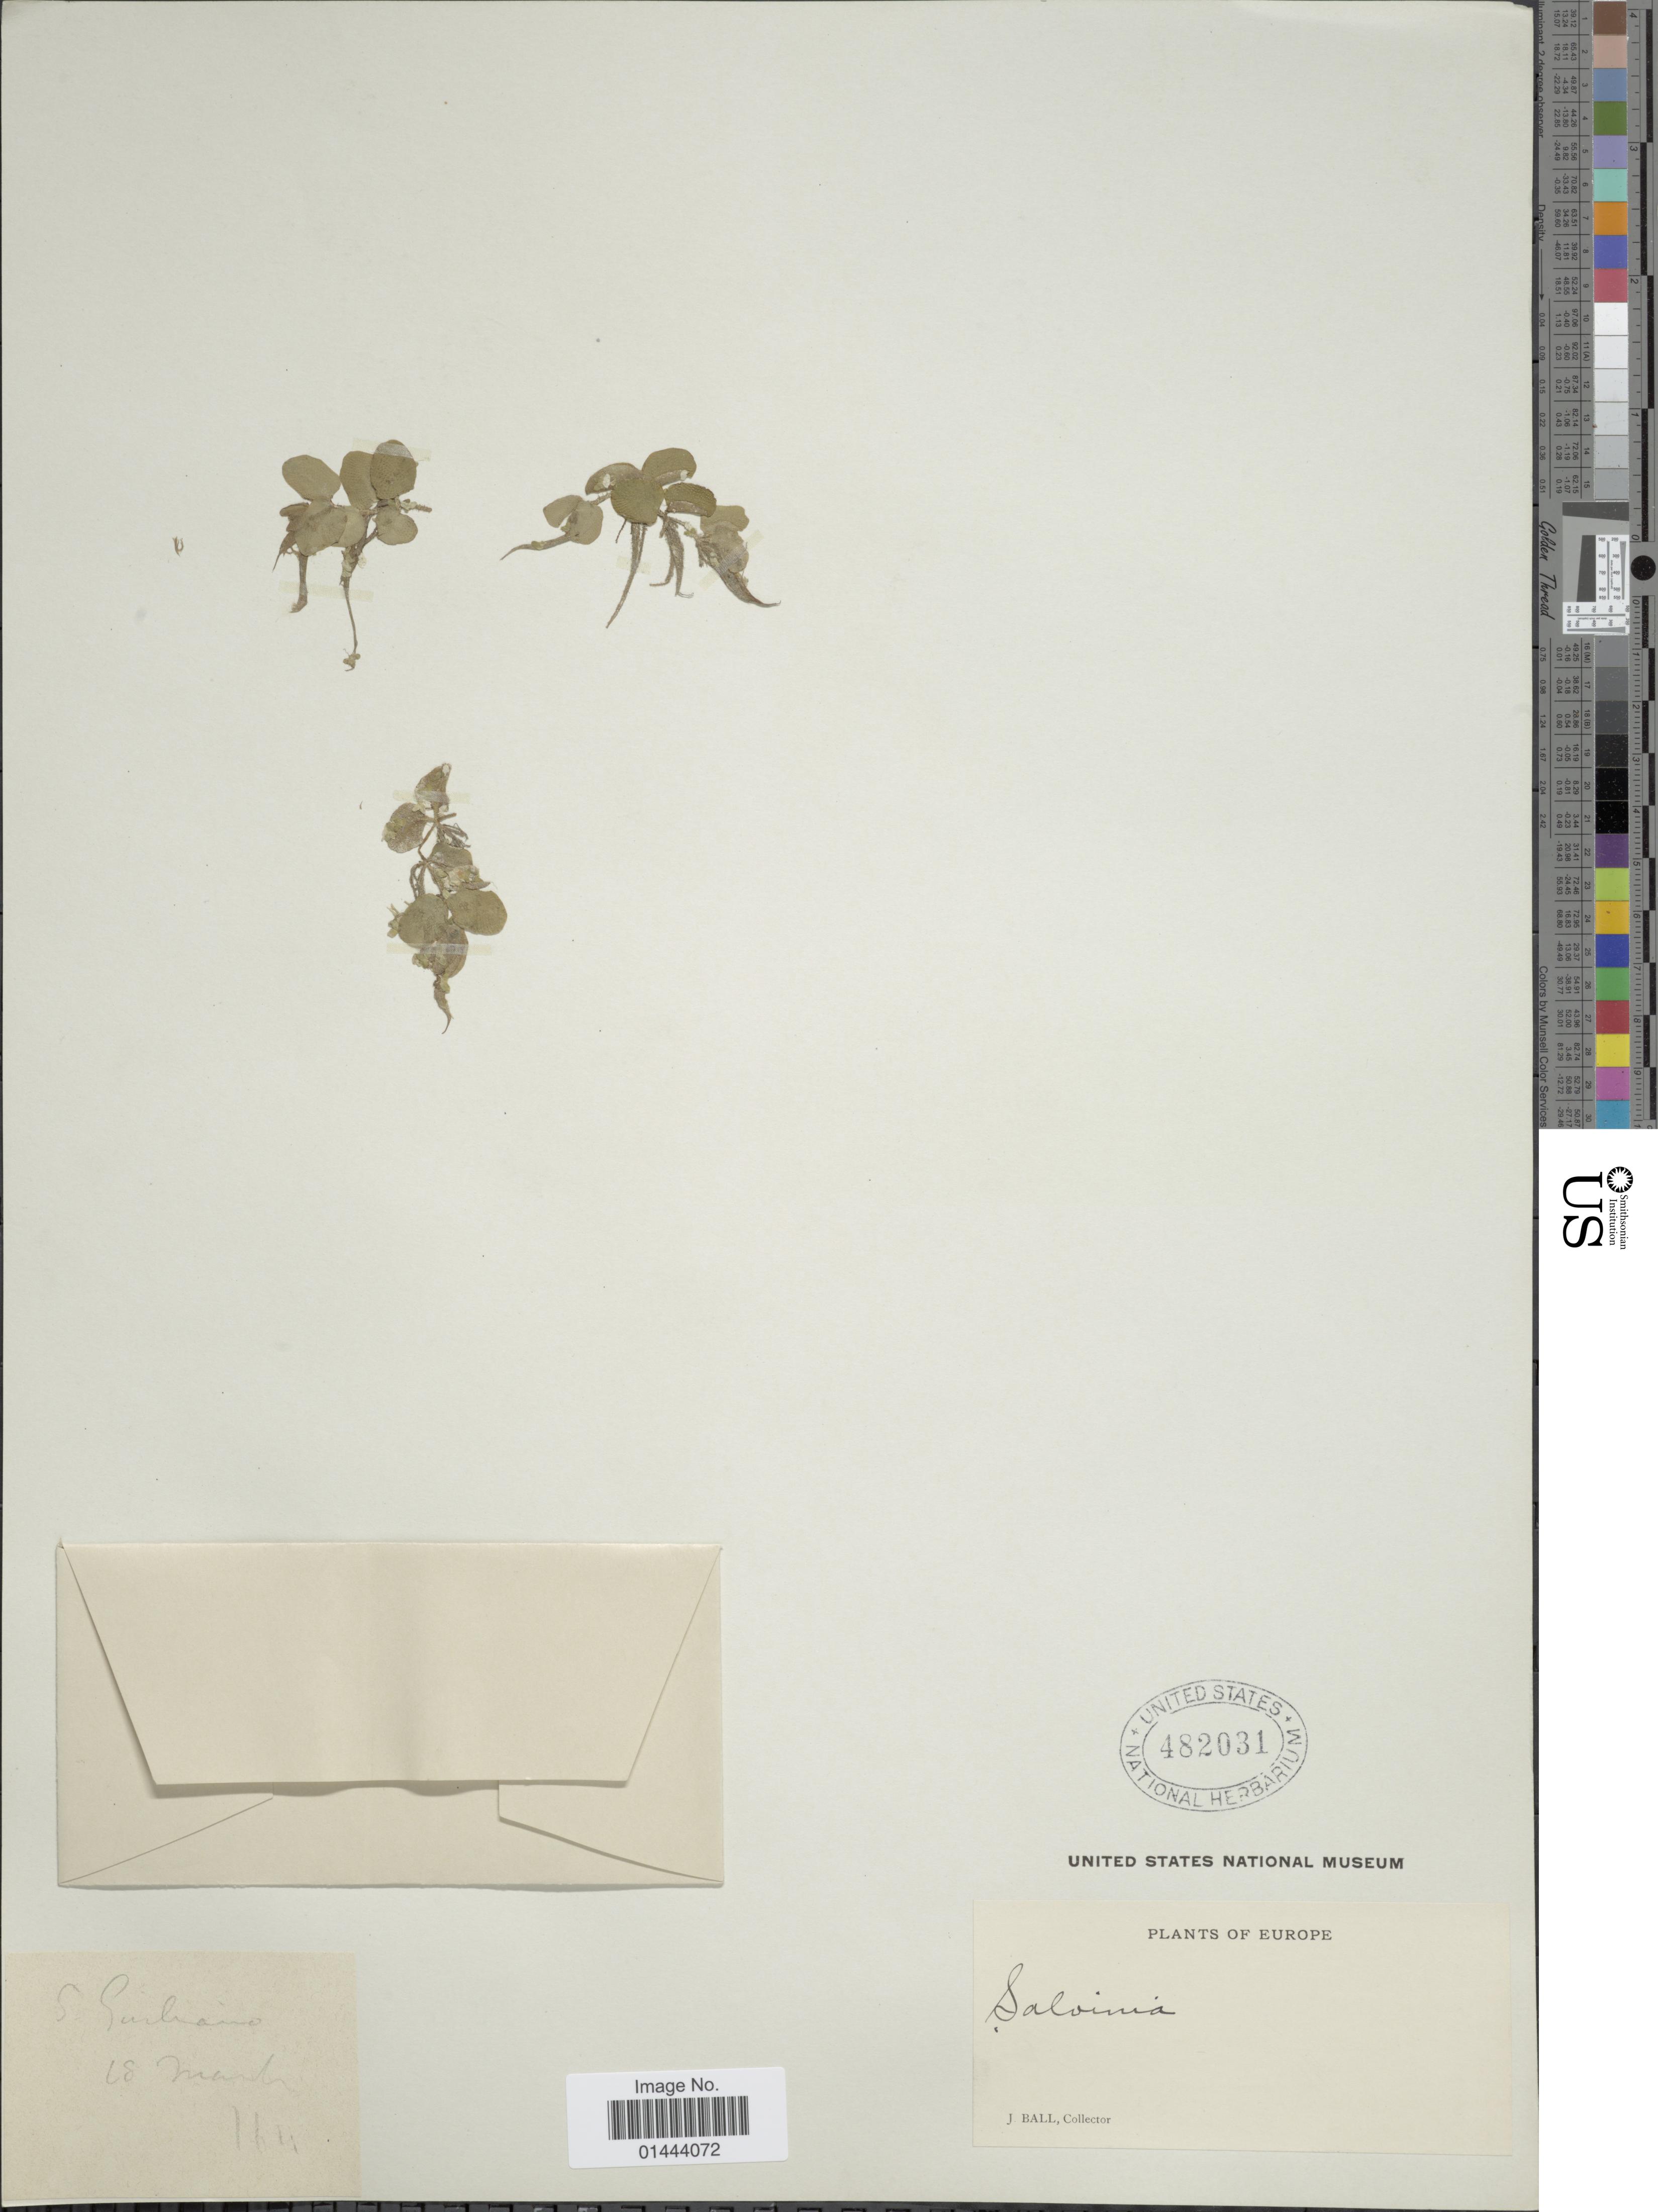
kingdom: Plantae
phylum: Tracheophyta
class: Polypodiopsida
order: Salviniales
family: Salviniaceae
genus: Salvinia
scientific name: Salvinia natans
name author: (L.) All.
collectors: J. Ball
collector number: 114*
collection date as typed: Transcribed d/m/y: 18/3/14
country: Italy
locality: Europe, S. Giuliano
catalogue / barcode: US 482031